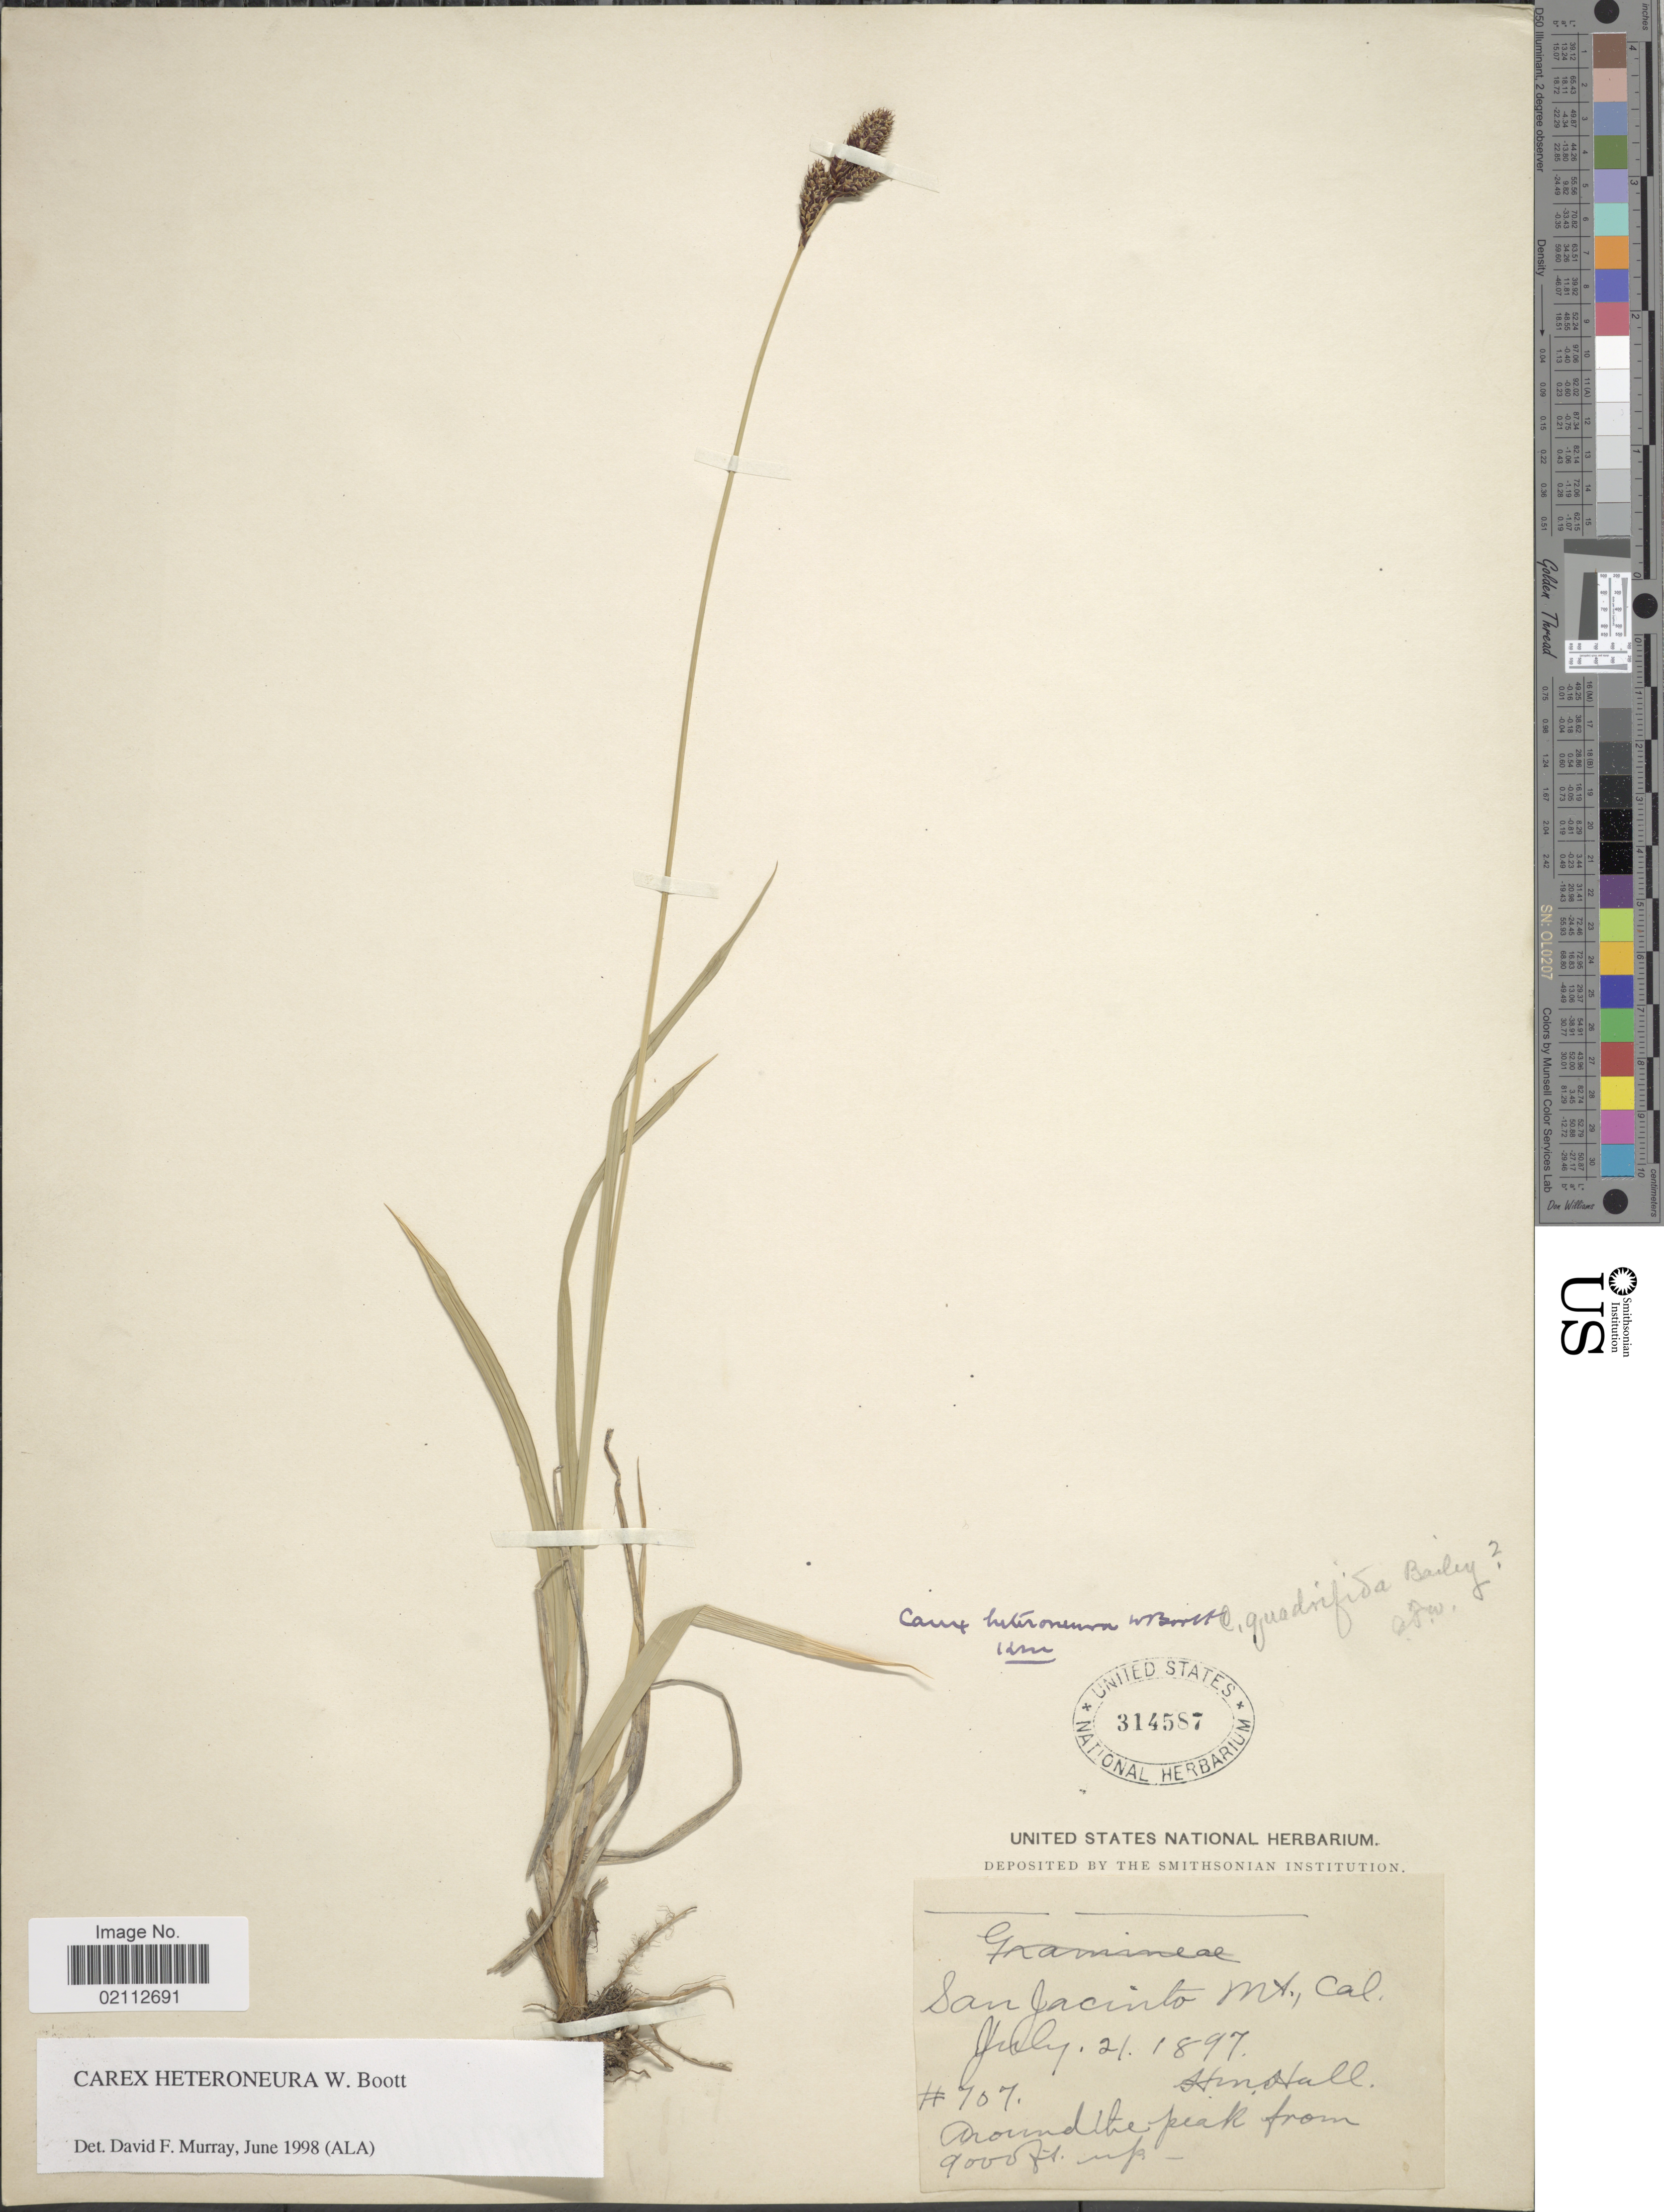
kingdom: Plantae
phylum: Tracheophyta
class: Liliopsida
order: Poales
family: Cyperaceae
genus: Carex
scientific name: Carex heteroneura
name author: S. Watson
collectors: Hinstall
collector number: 707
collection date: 1897-07-21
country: United States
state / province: California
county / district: Riverside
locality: San Jacinto Mt.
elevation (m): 2743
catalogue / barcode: US 314587